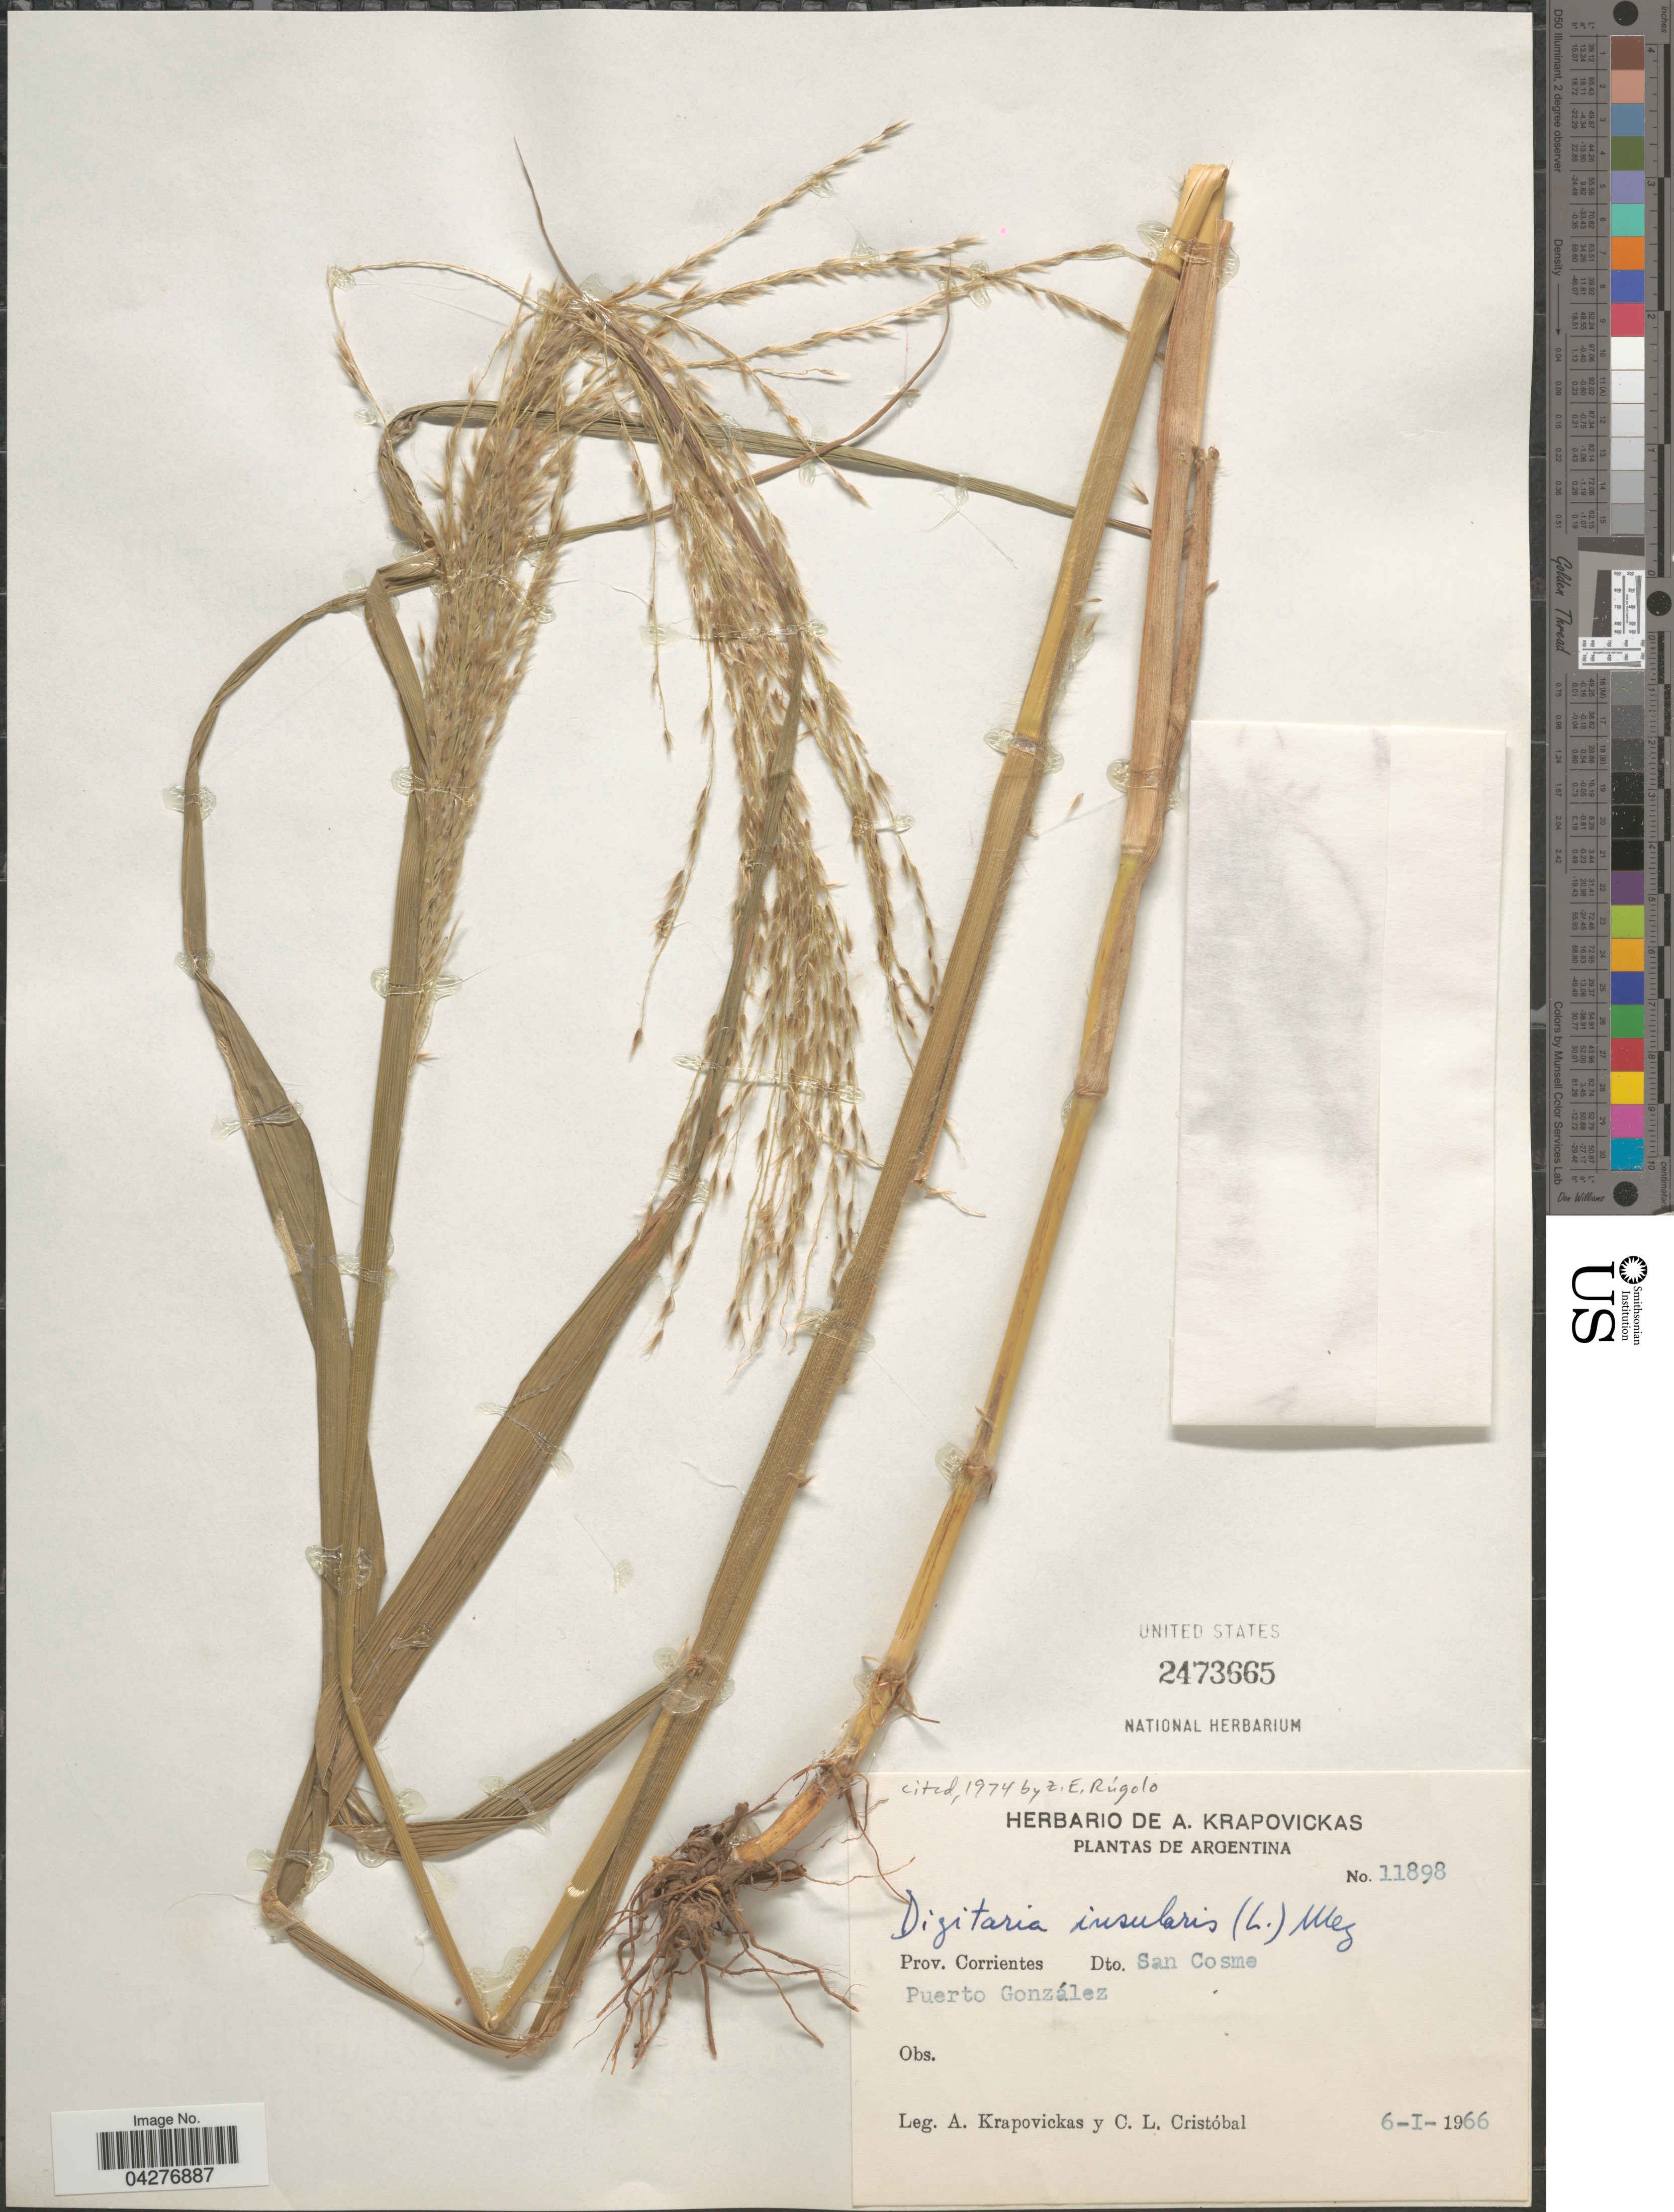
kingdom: Plantae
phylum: Tracheophyta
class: Liliopsida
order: Poales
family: Poaceae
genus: Digitaria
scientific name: Digitaria insularis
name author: (L.) Fedde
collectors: A. Krapovickas & C. L. Cristóbal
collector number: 11898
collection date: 1966-01-06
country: Argentina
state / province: Corrientes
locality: Dto. San Cosme. Puerto González.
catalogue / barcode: US 2473665